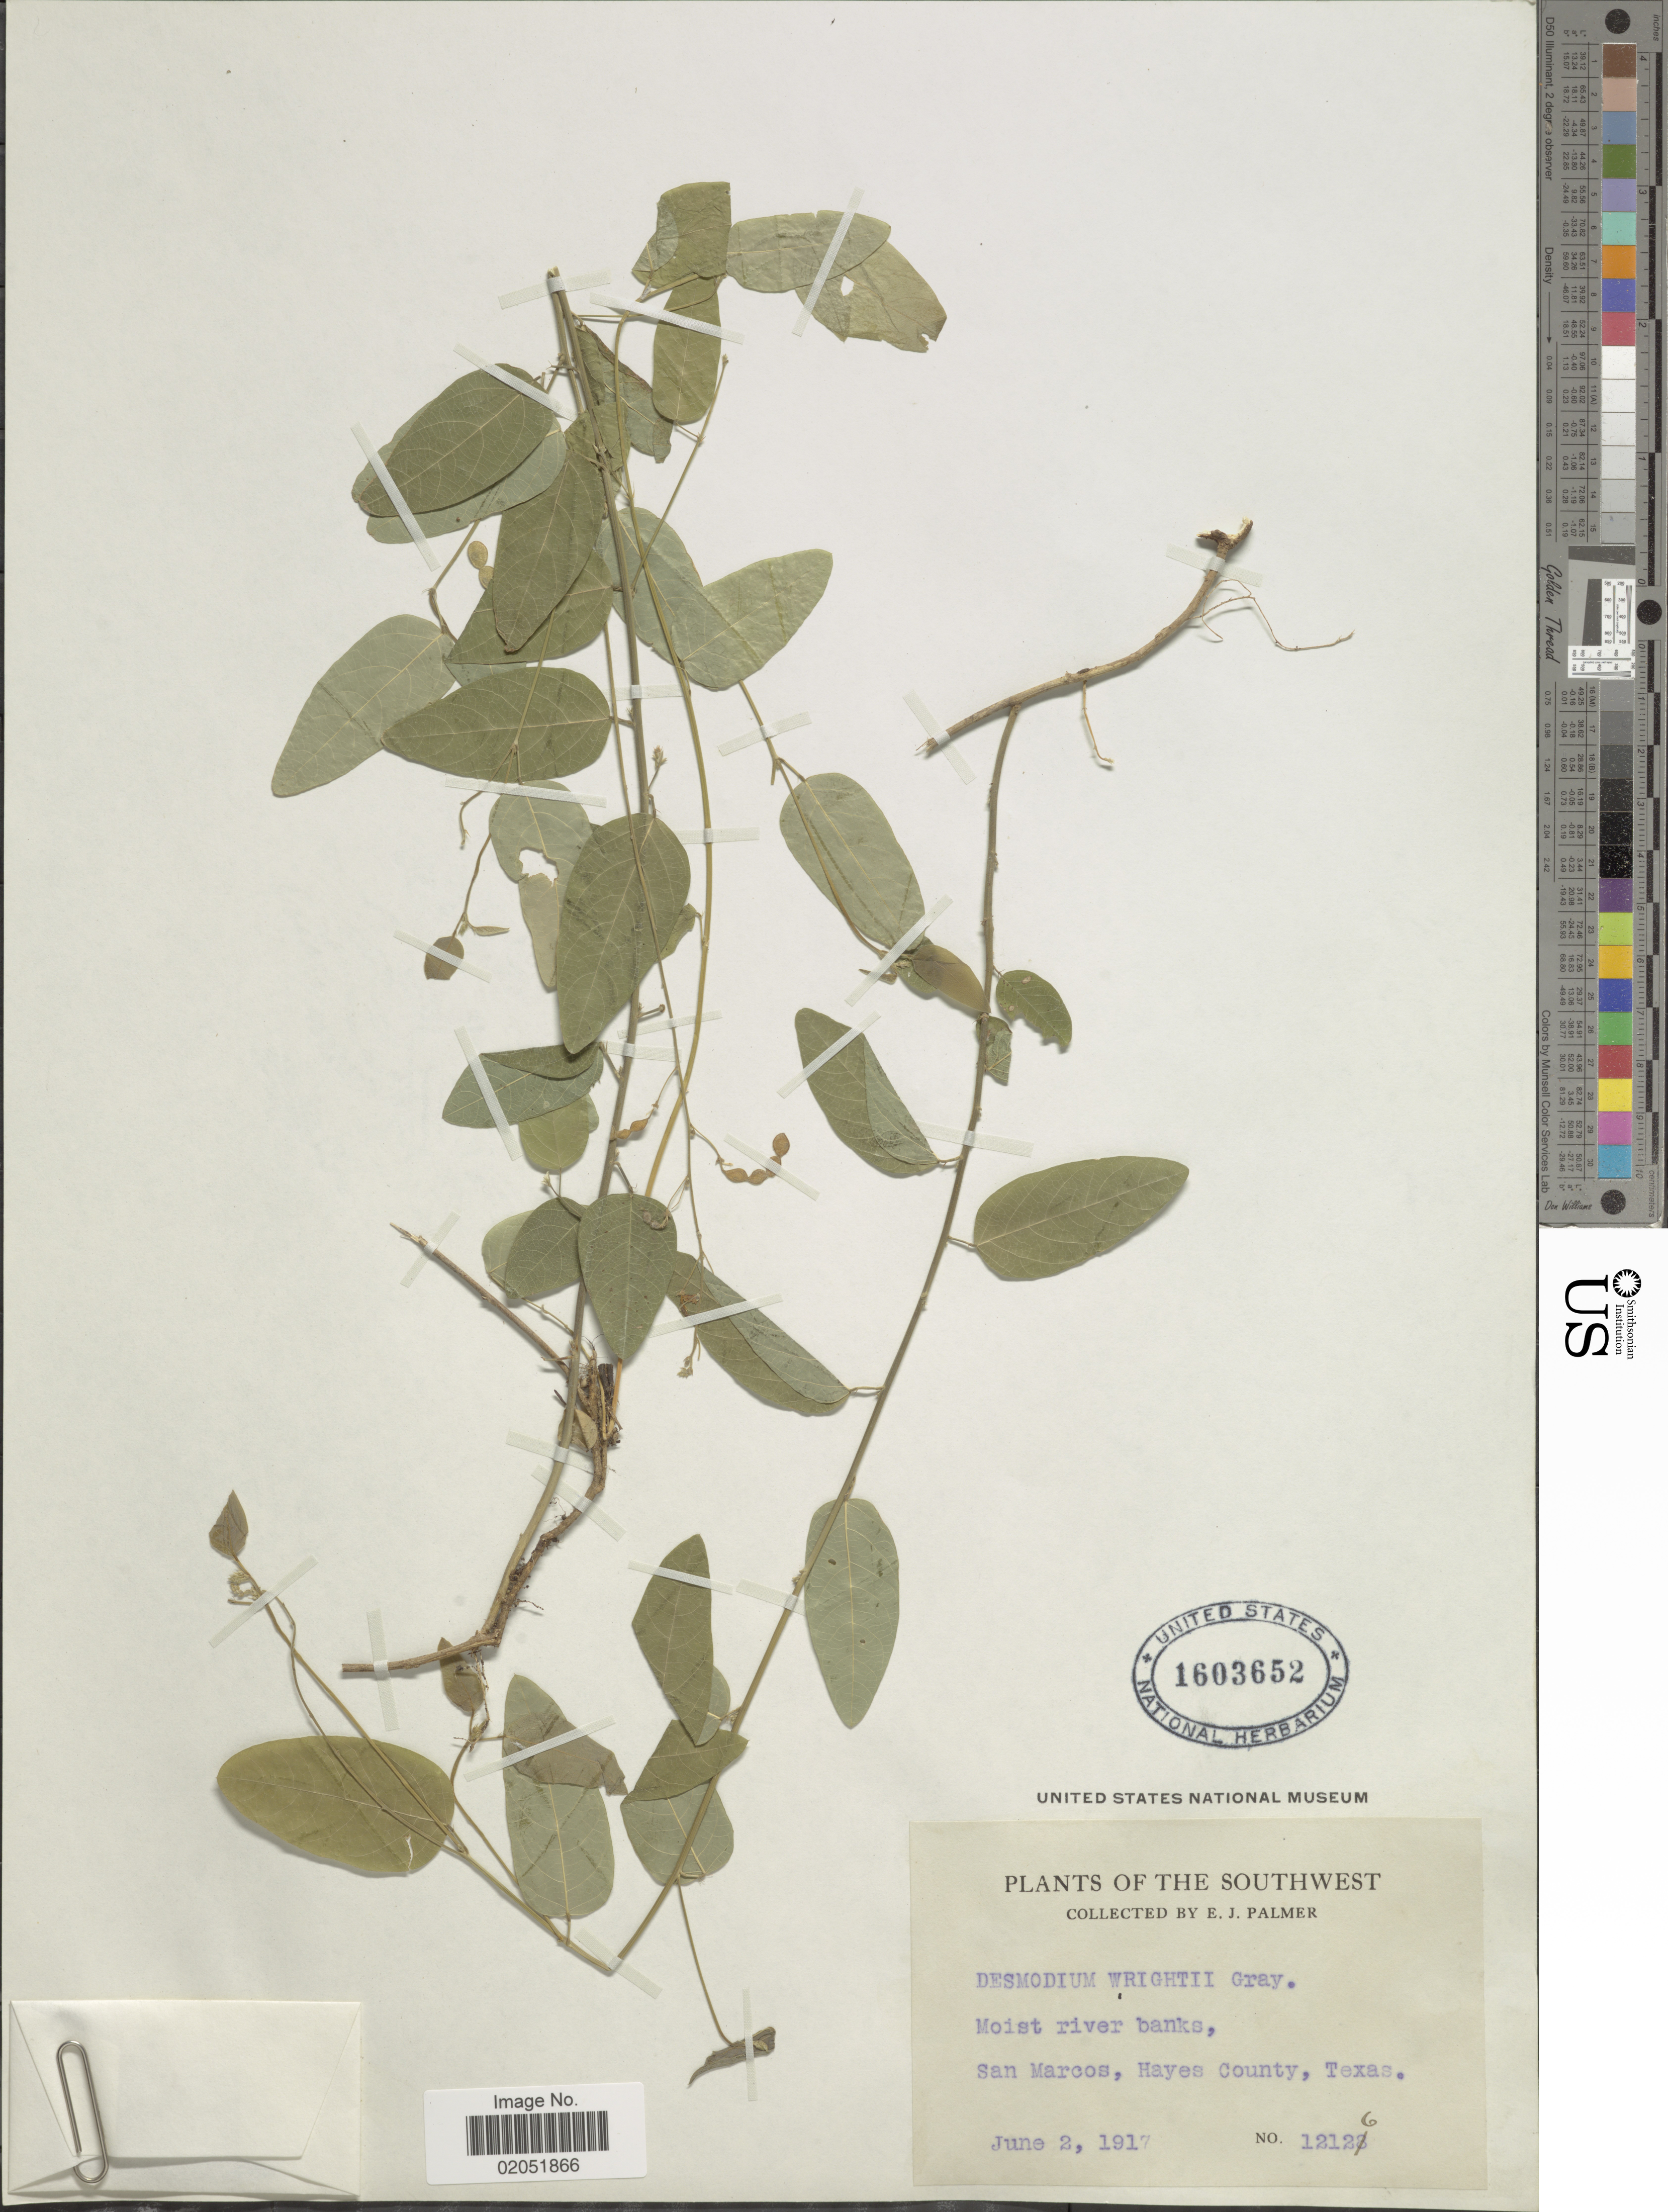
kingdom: Plantae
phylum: Tracheophyta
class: Magnoliopsida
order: Fabales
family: Fabaceae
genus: Desmodium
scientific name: Desmodium wrightii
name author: A. Gray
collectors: E. J. Palmer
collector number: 12126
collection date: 1917-06-02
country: United States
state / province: Texas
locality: The Southwest, Moist river banks, San Marcos, Hayes County, Texas.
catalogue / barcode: US 1603652